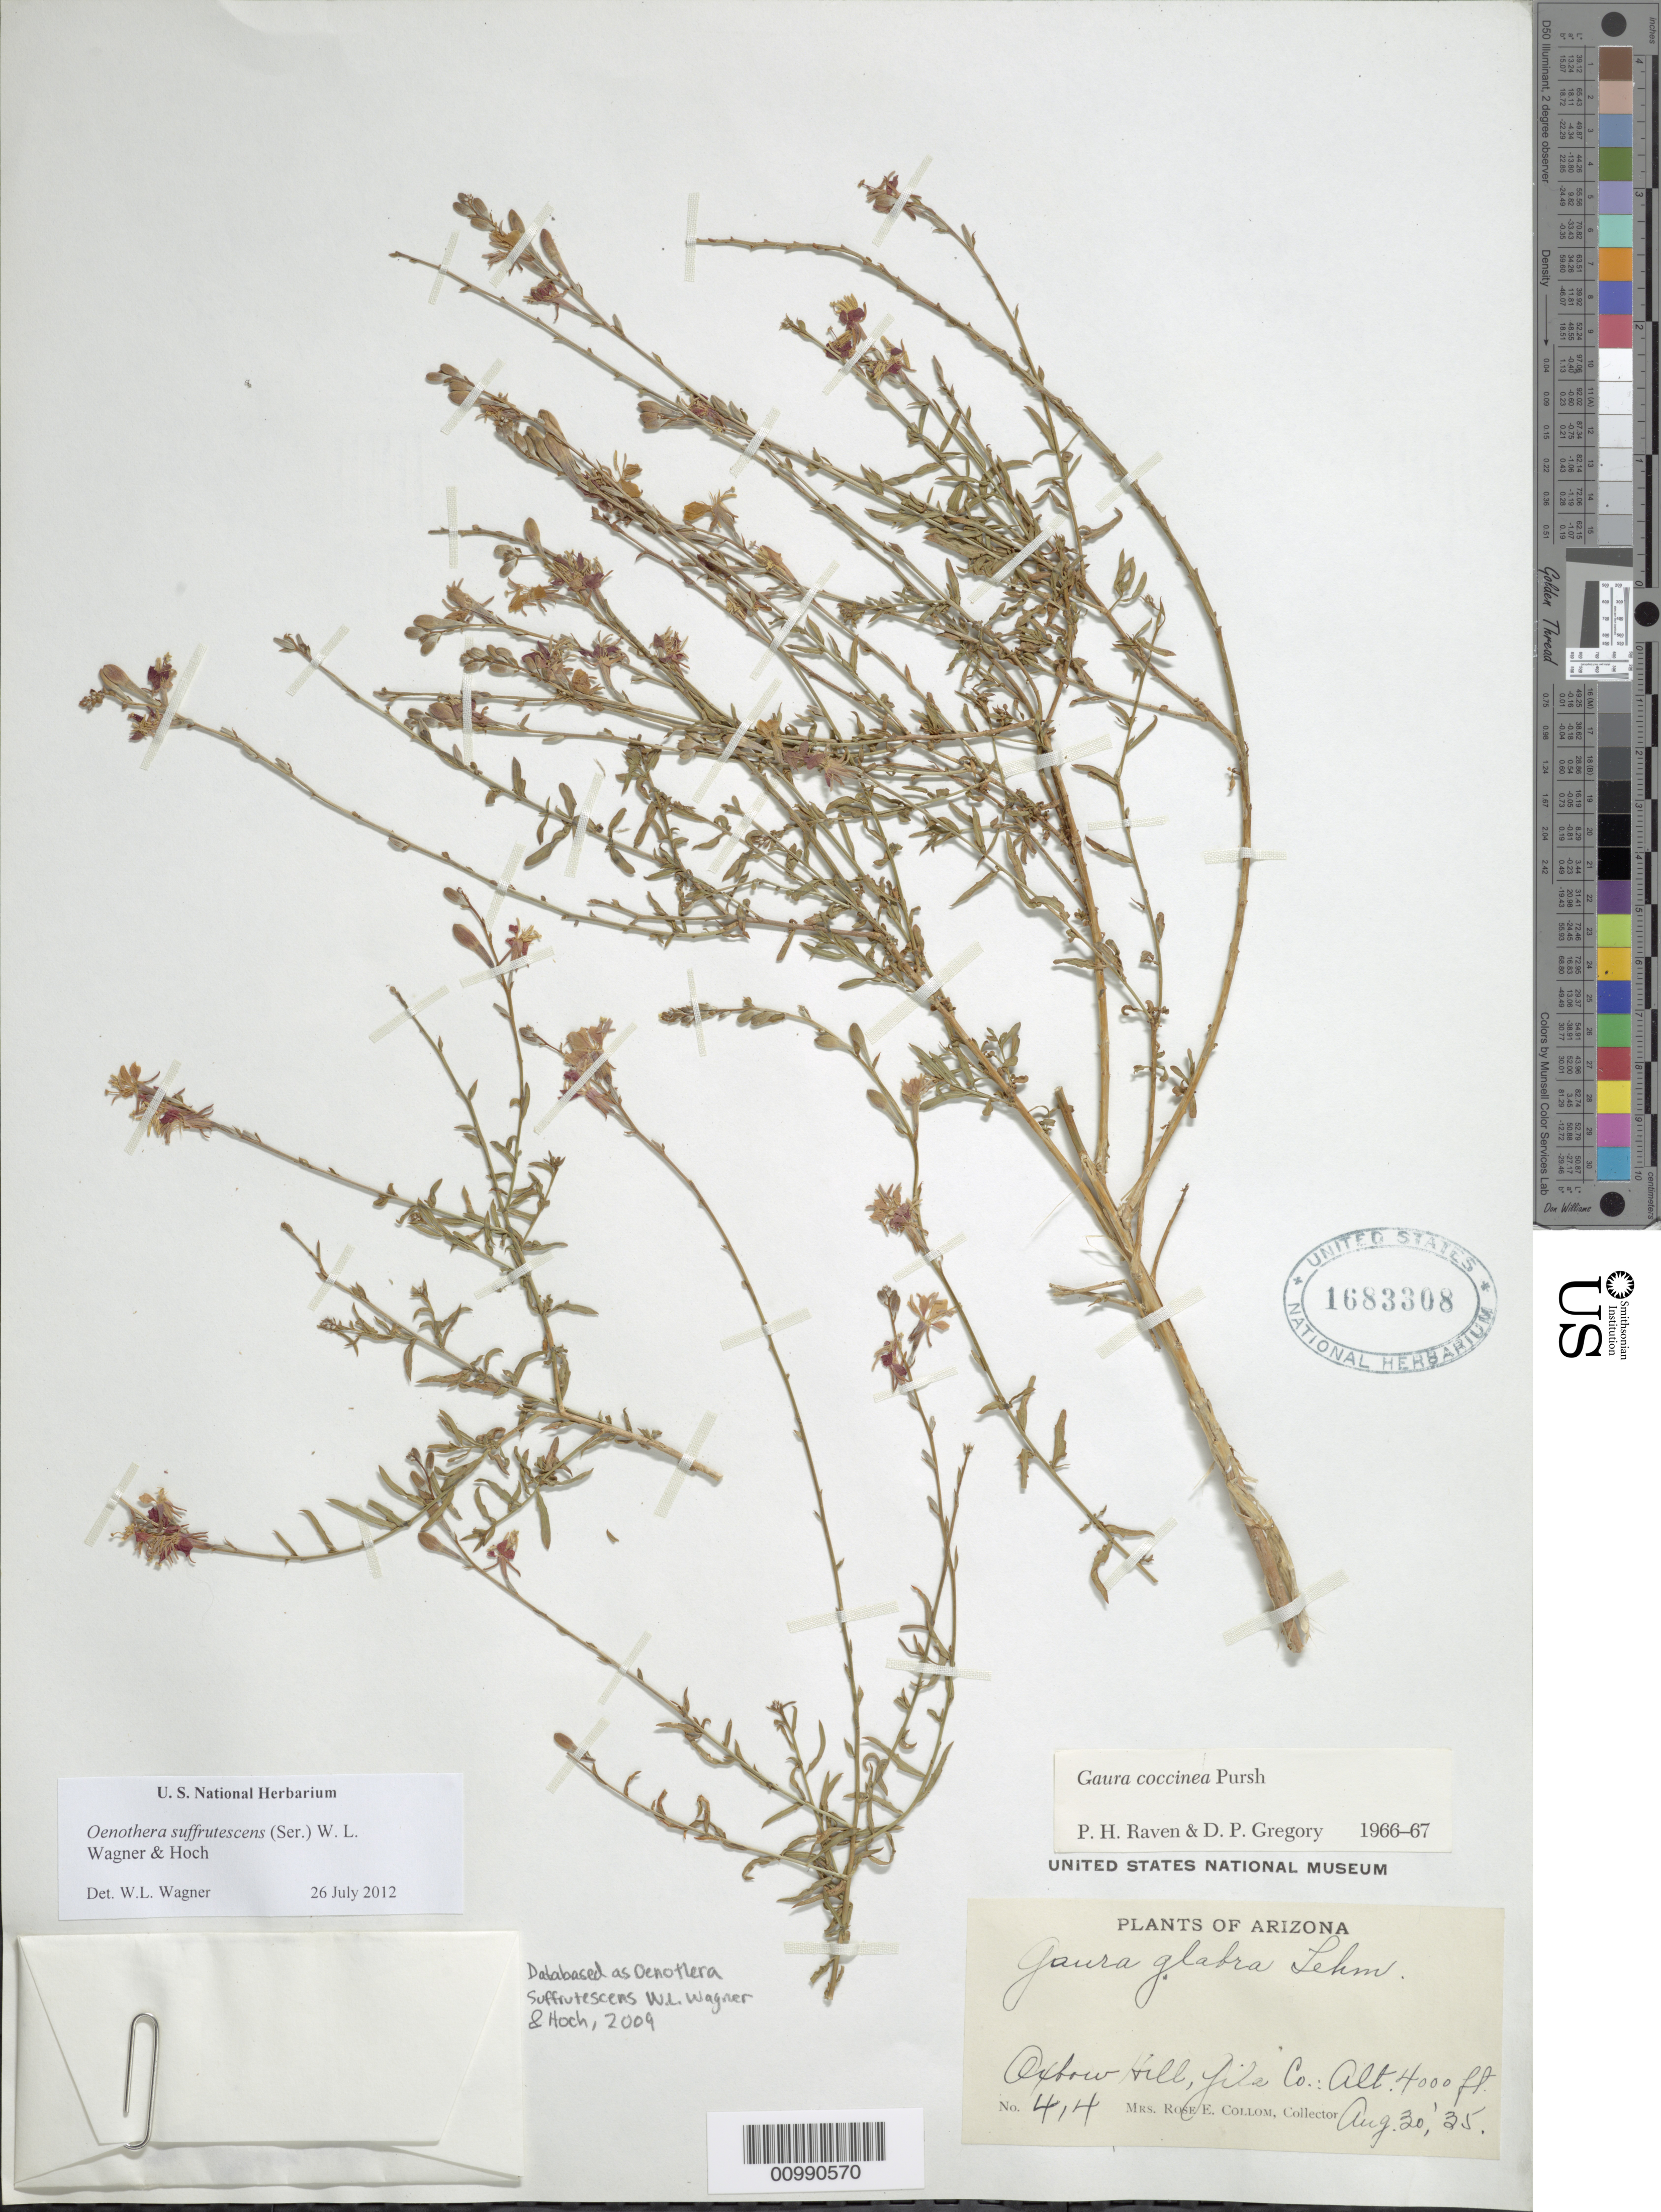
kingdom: Plantae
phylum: Tracheophyta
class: Magnoliopsida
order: Myrtales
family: Onagraceae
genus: Oenothera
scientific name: Oenothera suffrutescens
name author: (Ser.) W.L. Wagner & Hoch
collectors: R. E. Collom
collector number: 414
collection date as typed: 30 Aug 1935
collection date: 1935-08-30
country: United States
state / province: Arizona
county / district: Gila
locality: Oxbow Hill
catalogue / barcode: US 1683308